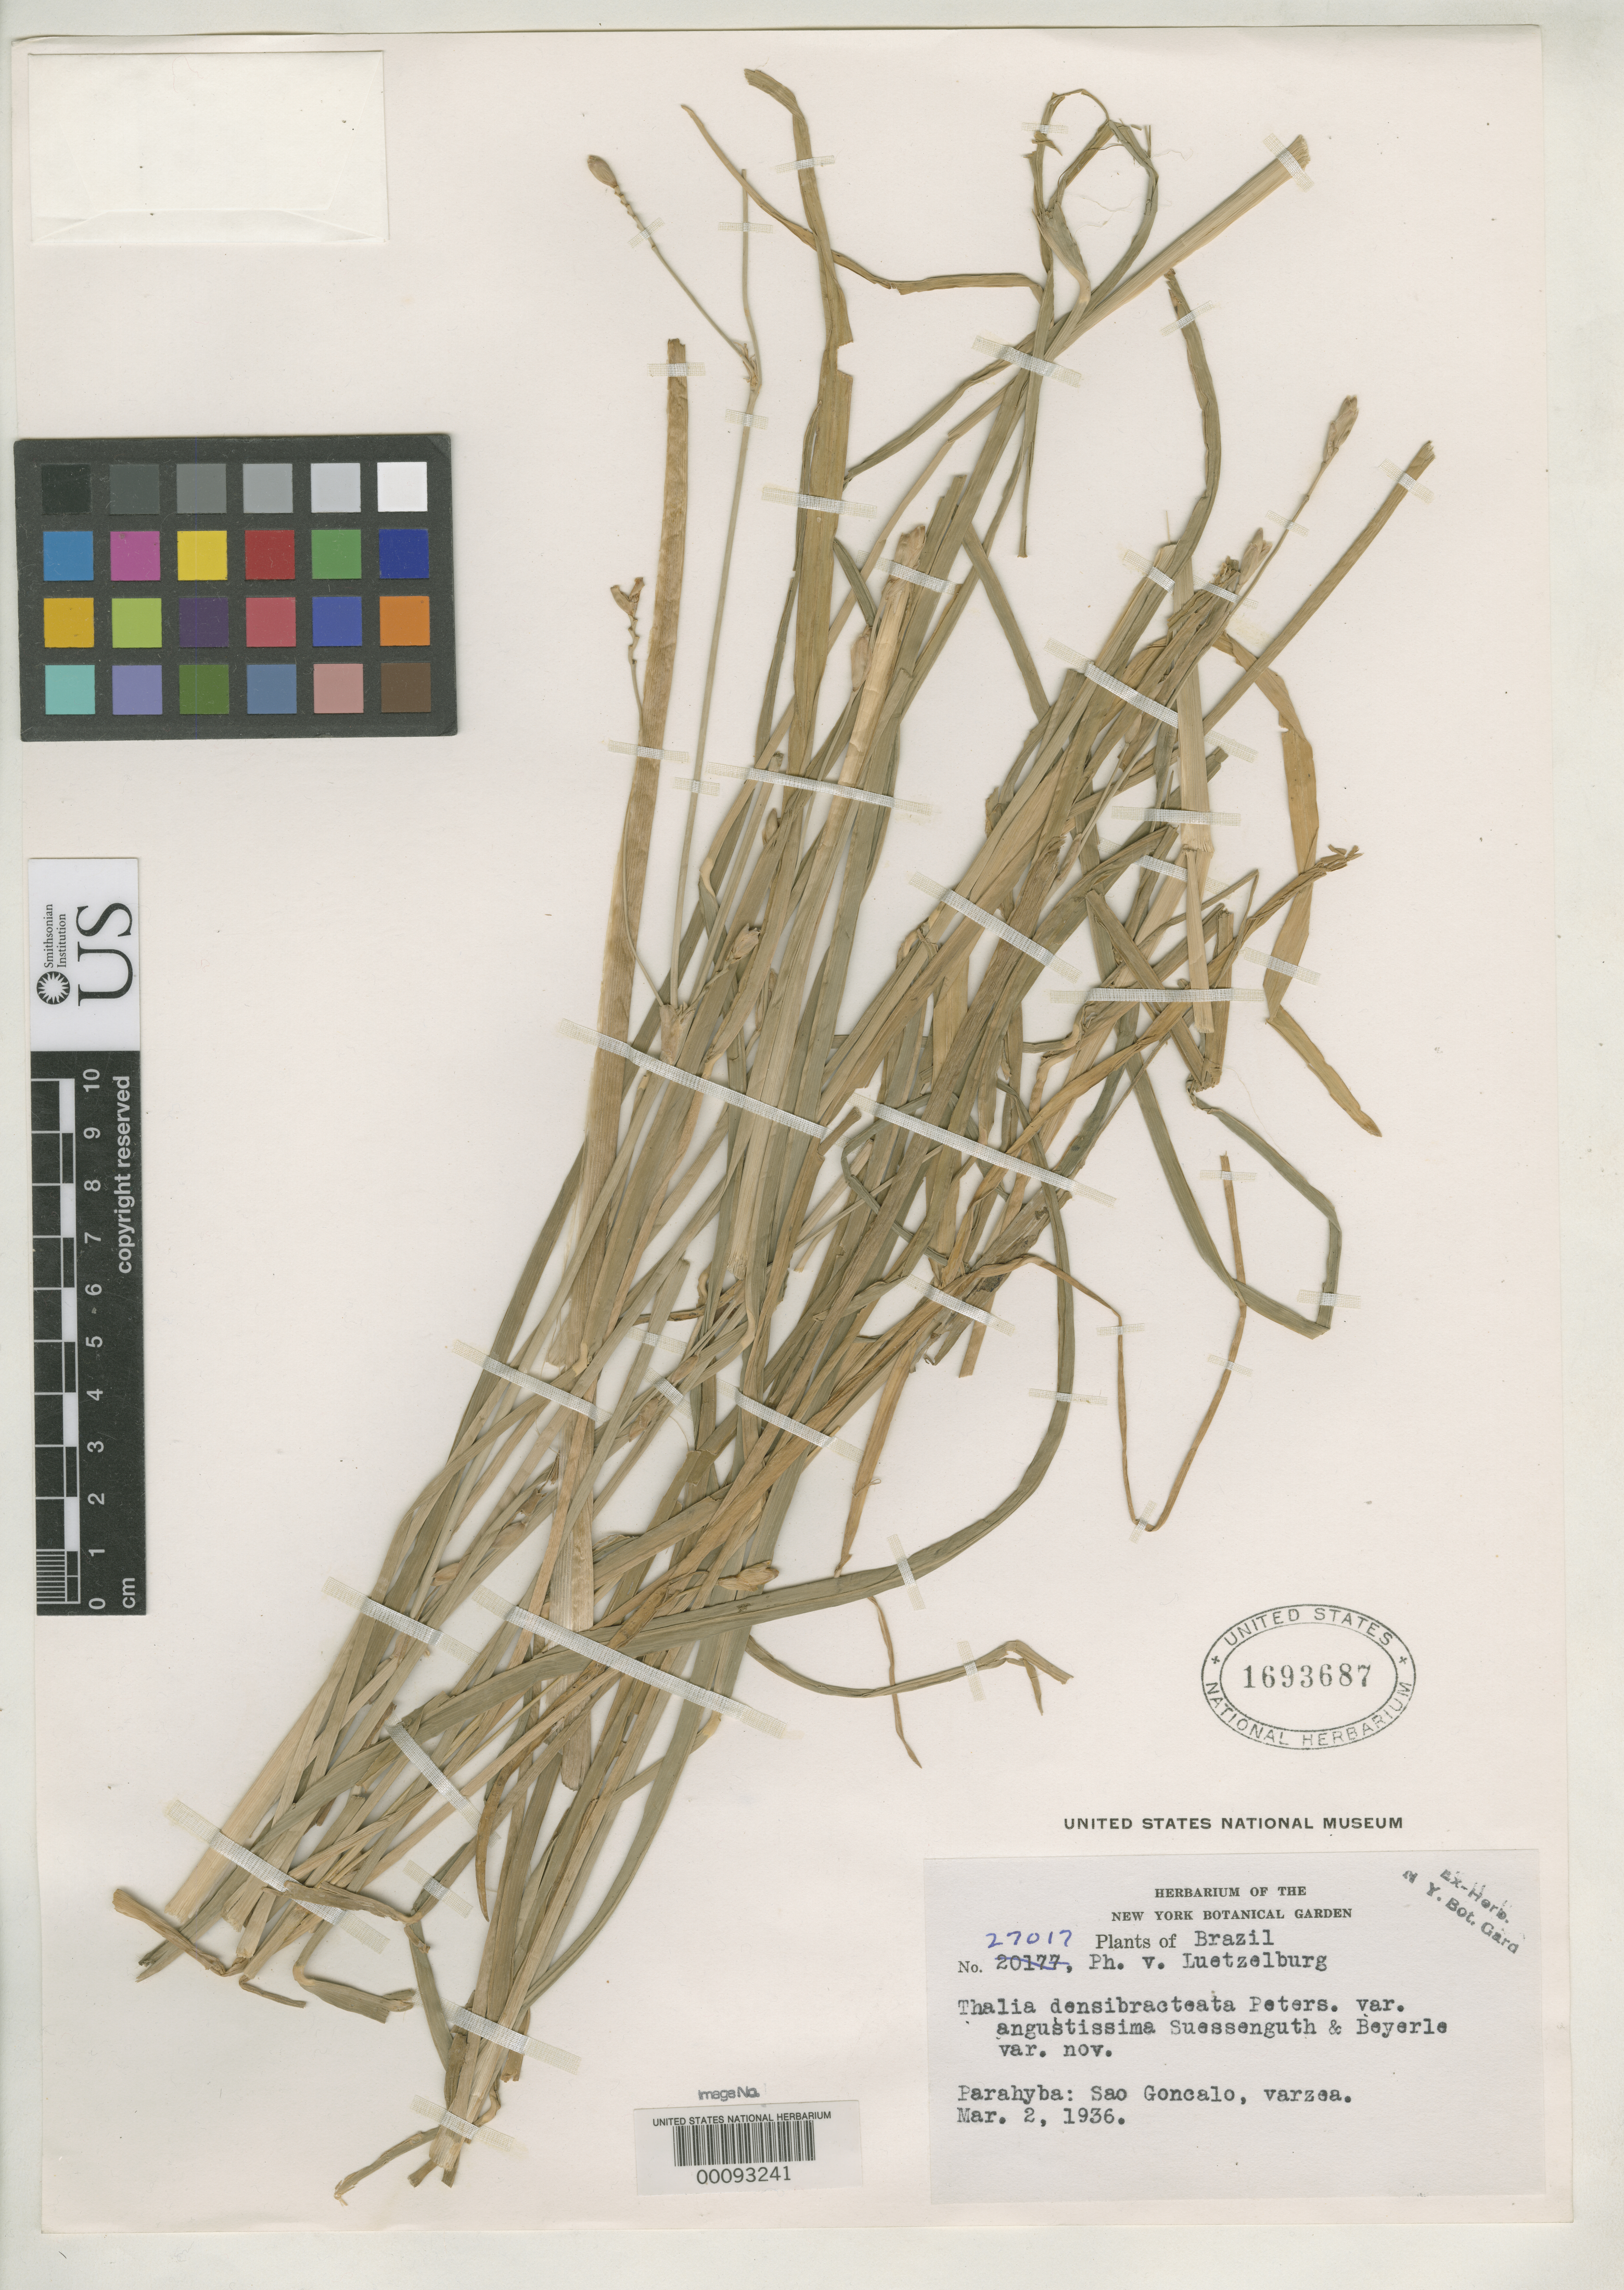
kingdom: Plantae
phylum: Tracheophyta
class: Liliopsida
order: Zingiberales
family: Marantaceae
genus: Thalia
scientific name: Thalia densibracteata var. angustissima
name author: Suess. & Beyerle in Suess.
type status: Isotype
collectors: P. von Luetzelburg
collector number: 27017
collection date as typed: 02 Mar 1936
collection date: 1936-03-02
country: Brazil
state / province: Paraíba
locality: Sao Goncalo (varzea).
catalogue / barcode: US 1693687